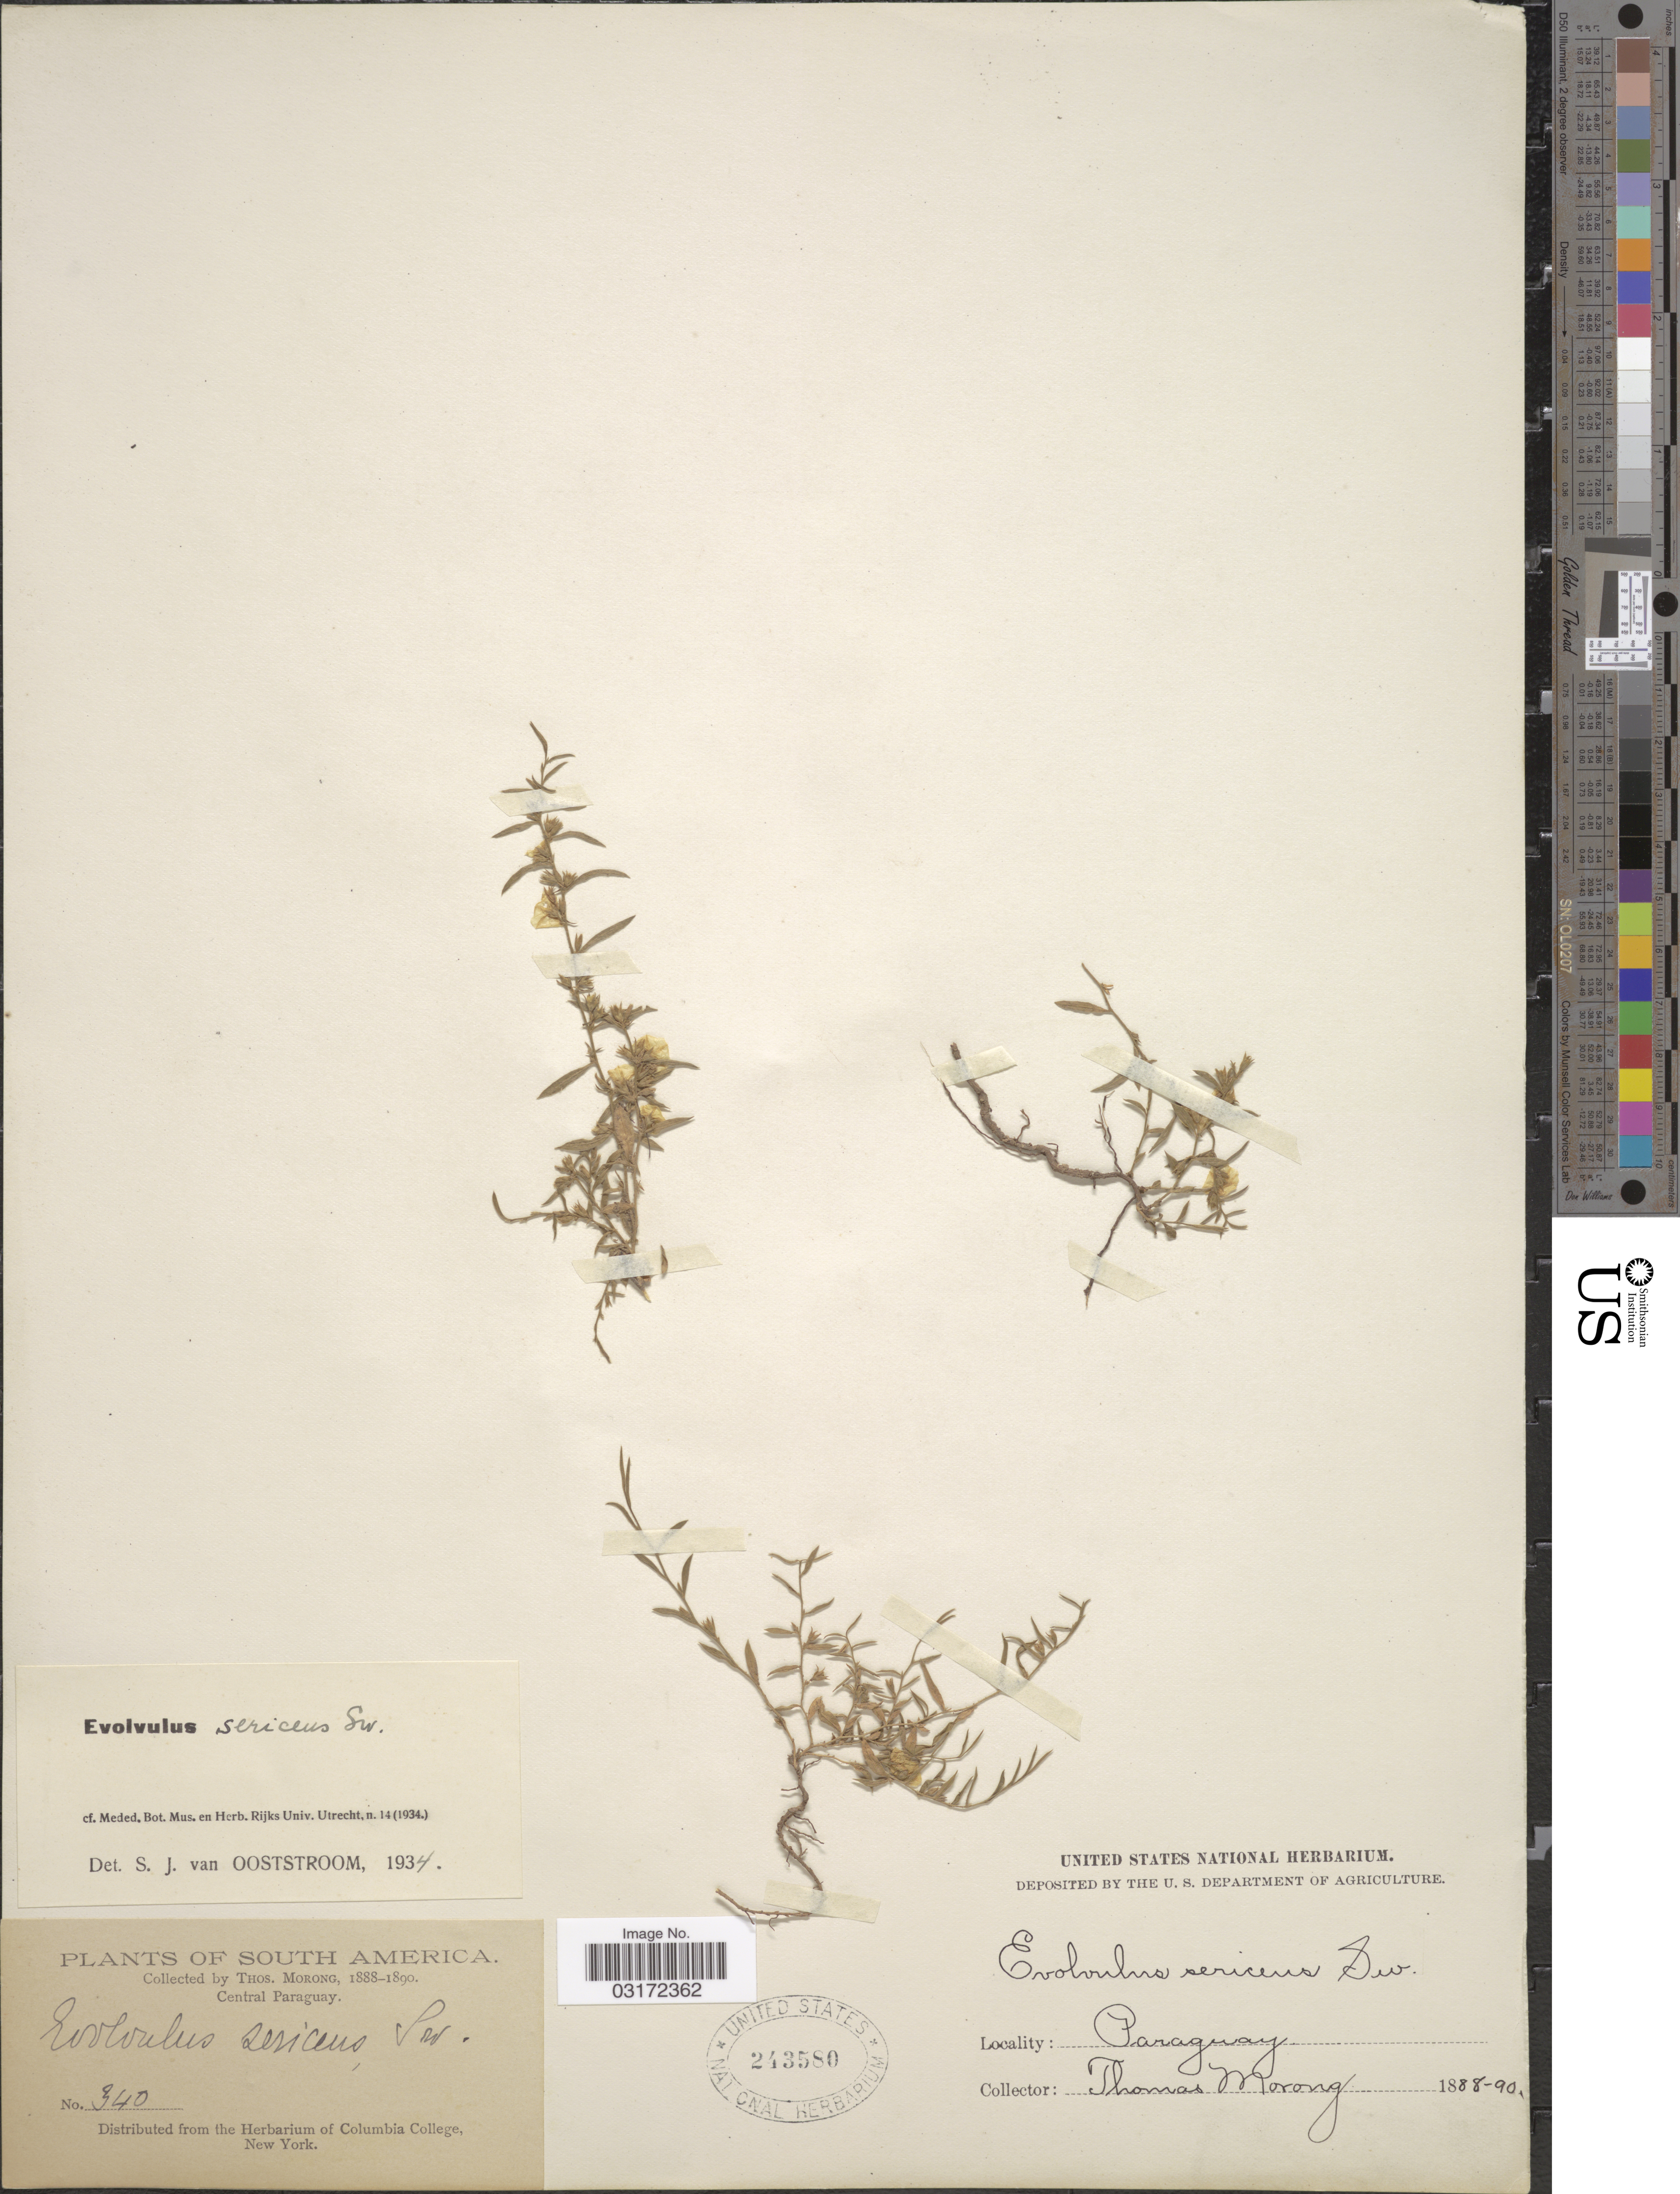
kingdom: Plantae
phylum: Tracheophyta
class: Magnoliopsida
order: Solanales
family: Convolvulaceae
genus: Evolvulus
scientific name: Evolvulus sericeus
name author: Sw.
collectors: ex herb. T. Morong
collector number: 340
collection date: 1888/1890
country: Paraguay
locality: Central Paraguay.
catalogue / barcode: US 243580